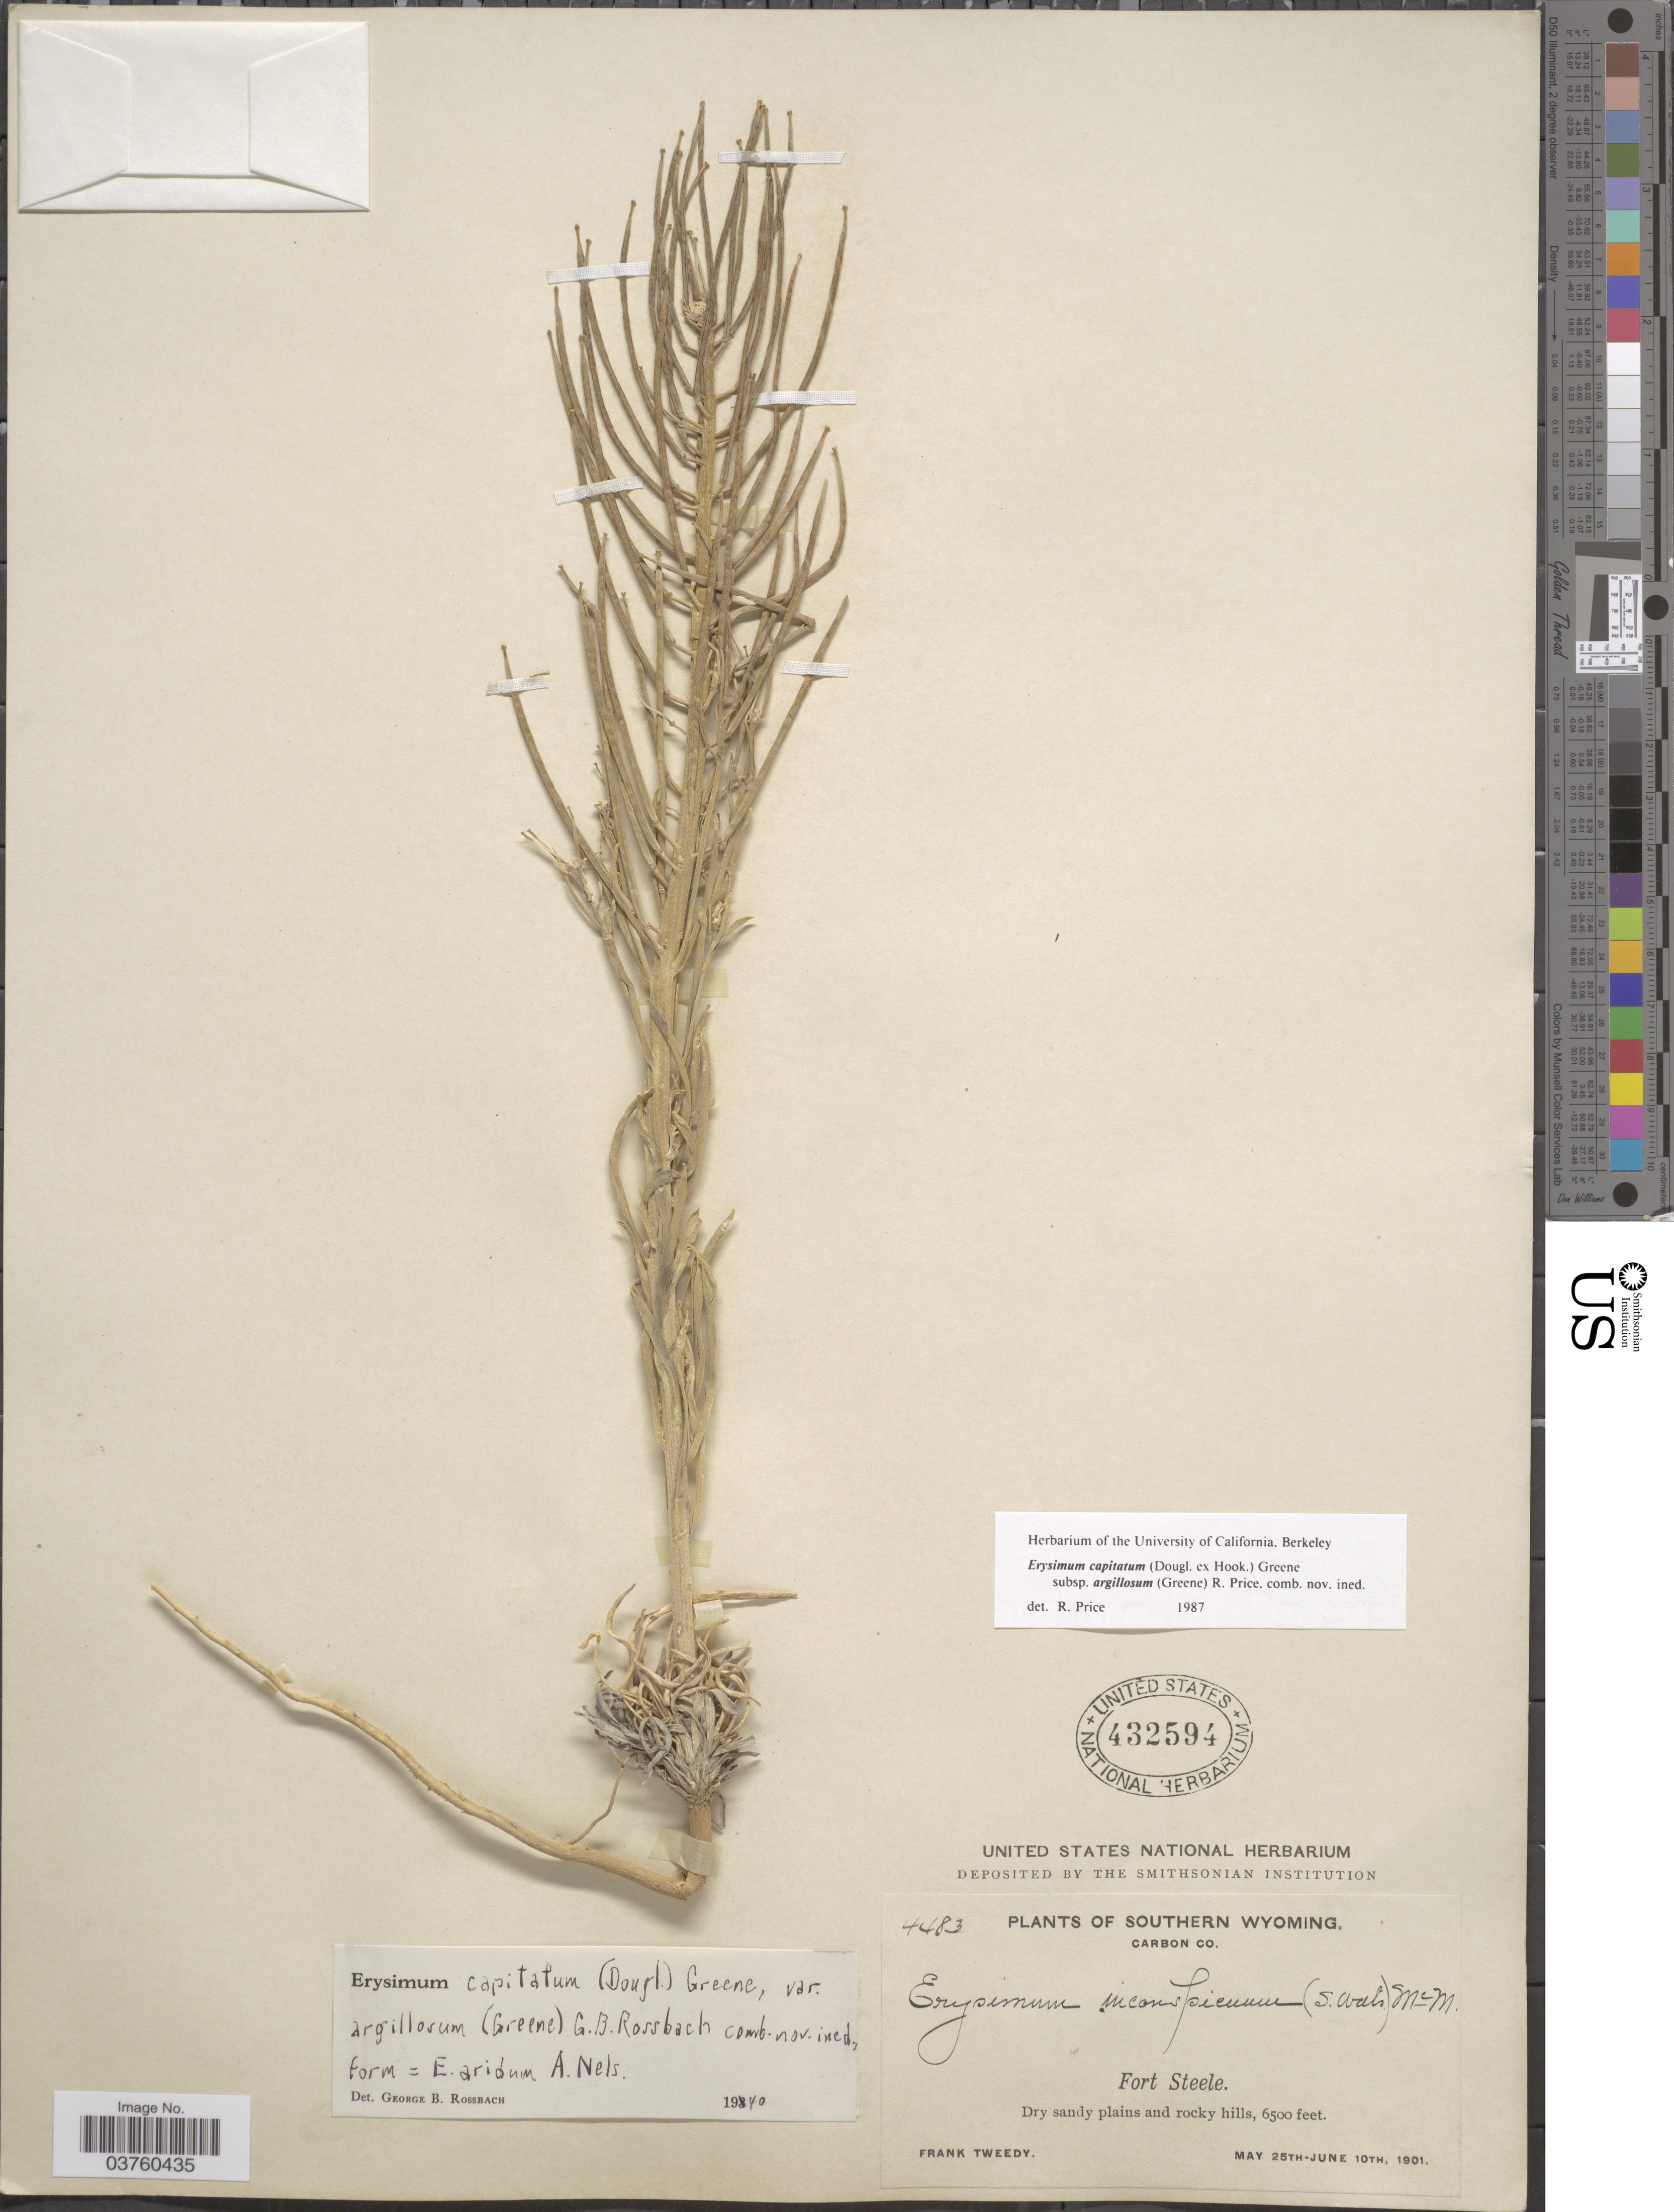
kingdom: Plantae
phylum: Tracheophyta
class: Magnoliopsida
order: Brassicales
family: Brassicaceae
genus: Erysimum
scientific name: Erysimum capitatum subsp. argillosum (Greene) R.A. Price comb. nov. ined.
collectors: F. Tweedy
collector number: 4483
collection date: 1901-05-25/1901-06-10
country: United States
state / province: Wyoming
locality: Southern Wyoming. Carbon Co. Fort Steele.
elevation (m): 1981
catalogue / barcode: US 432594